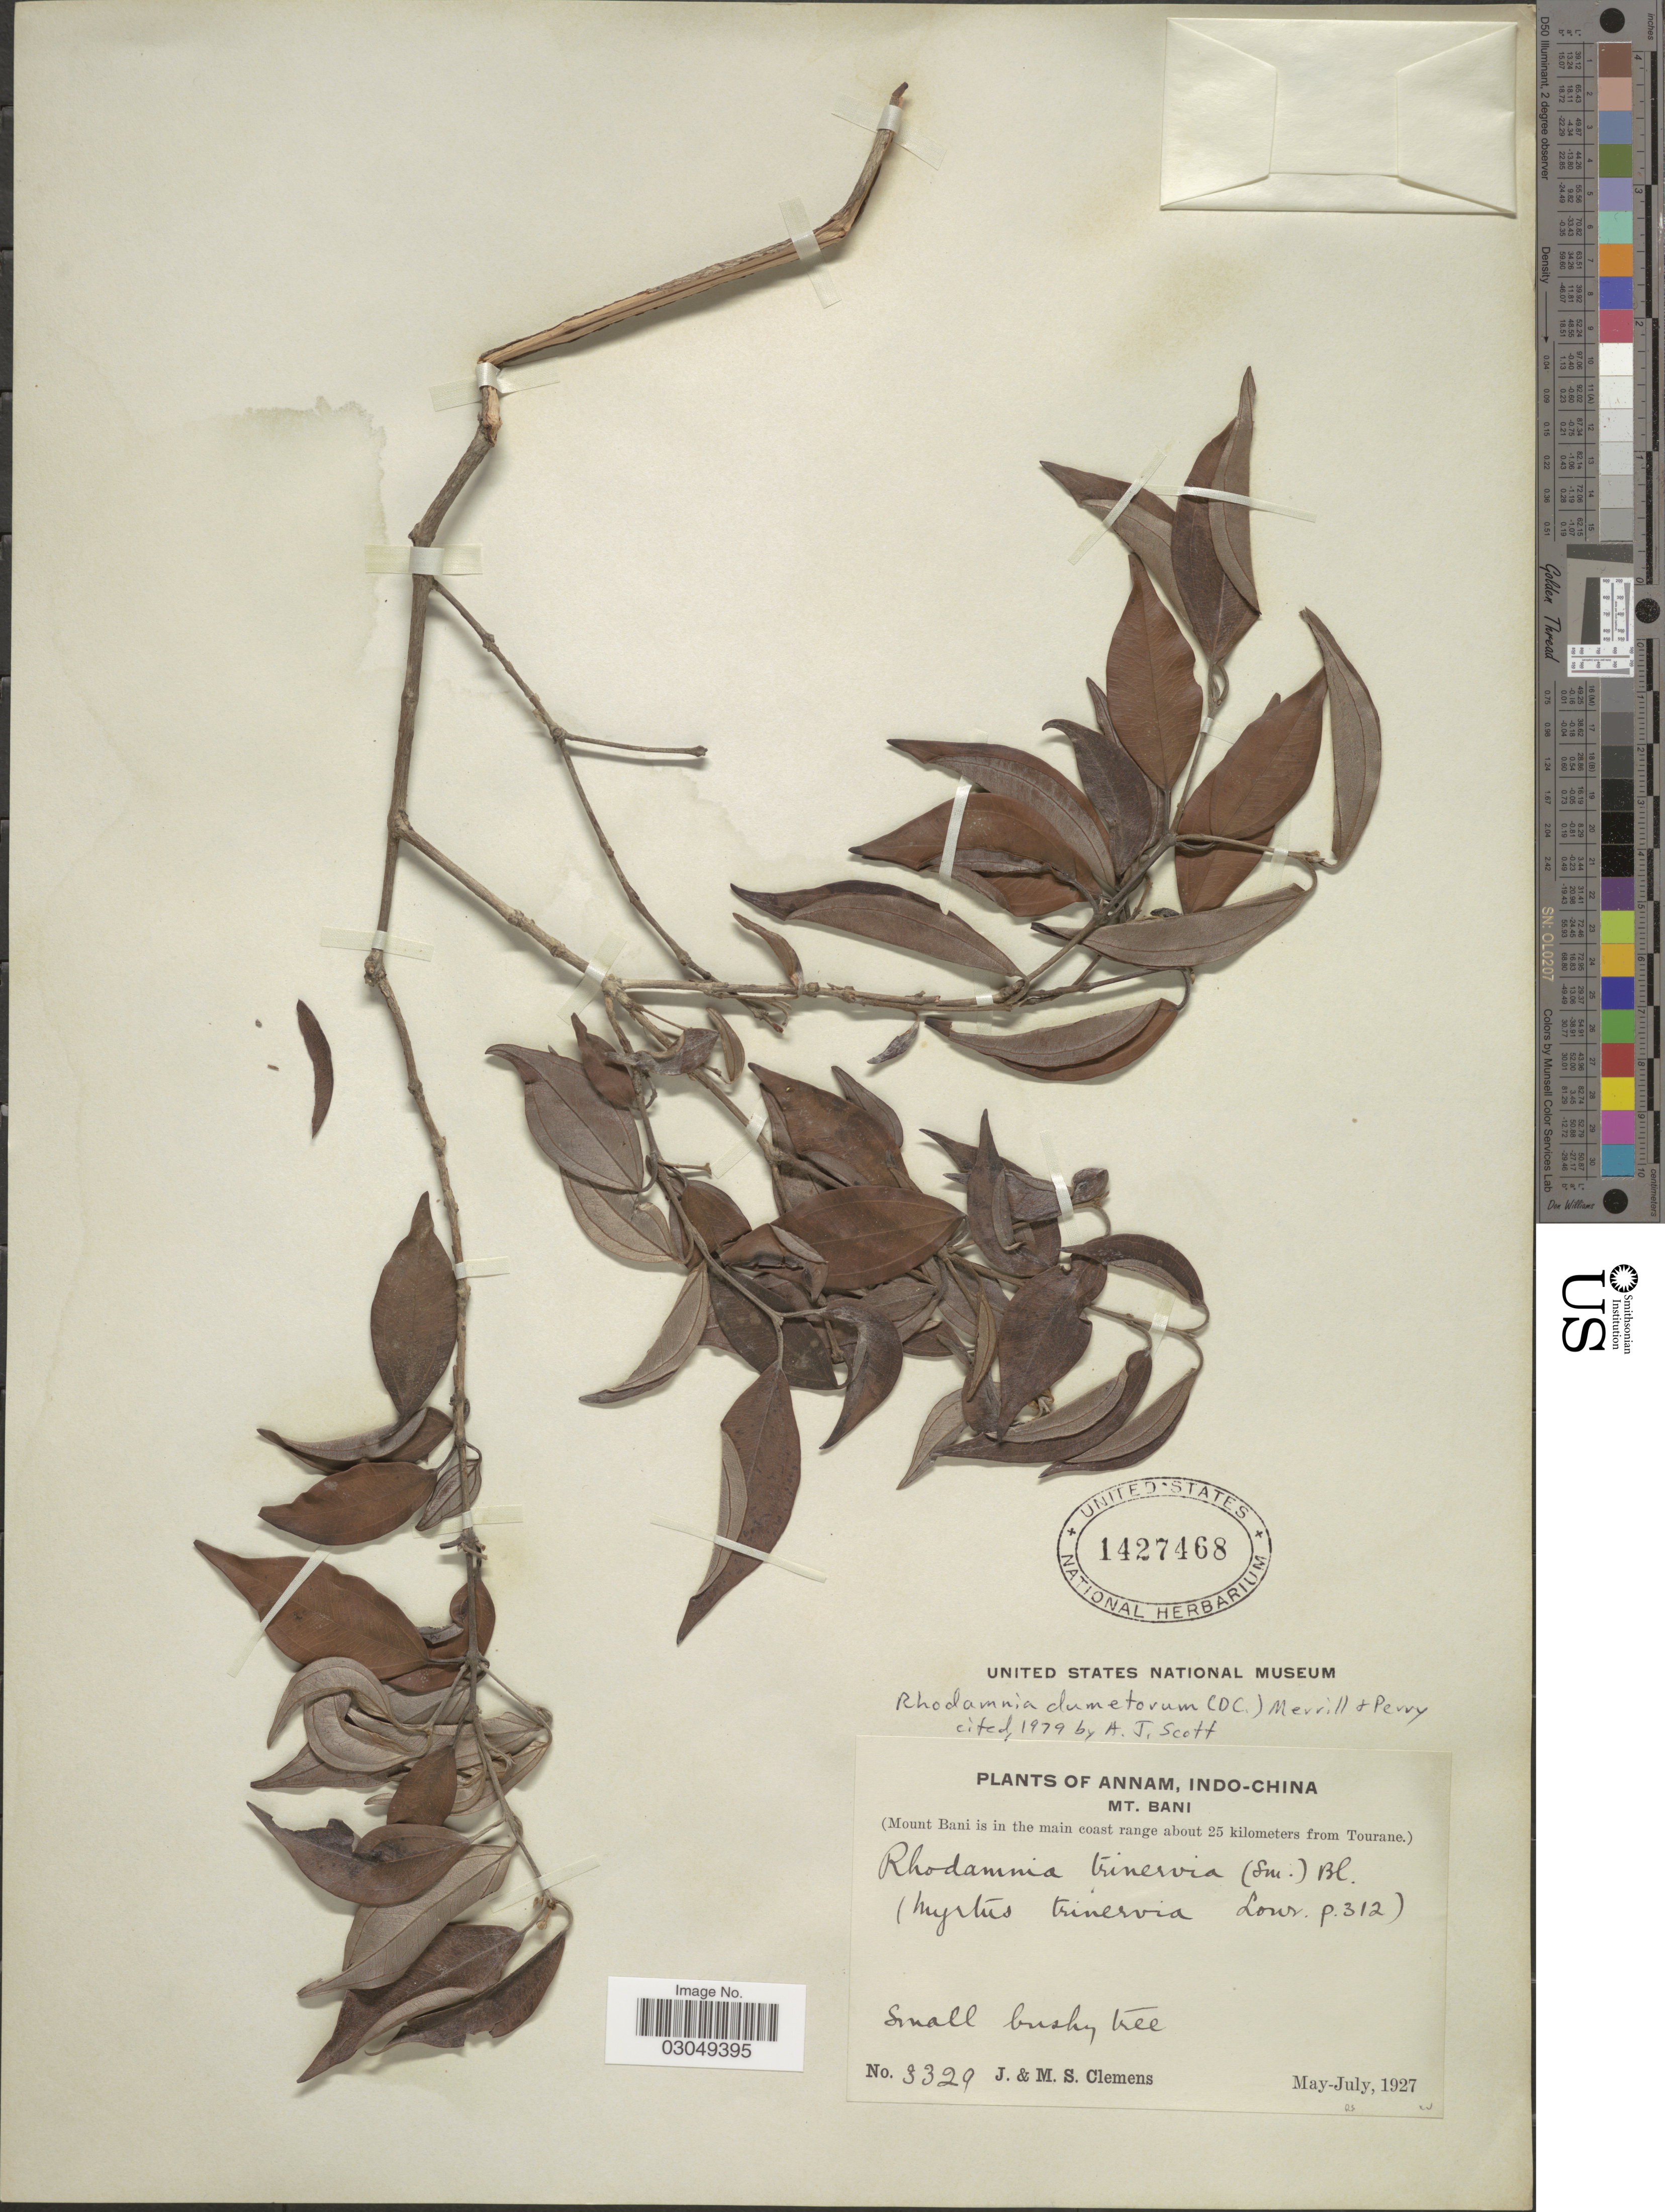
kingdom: Plantae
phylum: Tracheophyta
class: Magnoliopsida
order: Myrtales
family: Myrtaceae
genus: Rhodamnia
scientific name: Rhodamnia dumetorum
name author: (DC.) Merr. & L.M. Perry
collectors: J. Clemens & M. S. Clemens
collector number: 3329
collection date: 1927-05/1927-07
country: Vietnam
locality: Annam, Indo-China, Mt Bani (Mount Bani is in the main coast range about 25 kilometers from Tourane)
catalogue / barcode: US 1427468